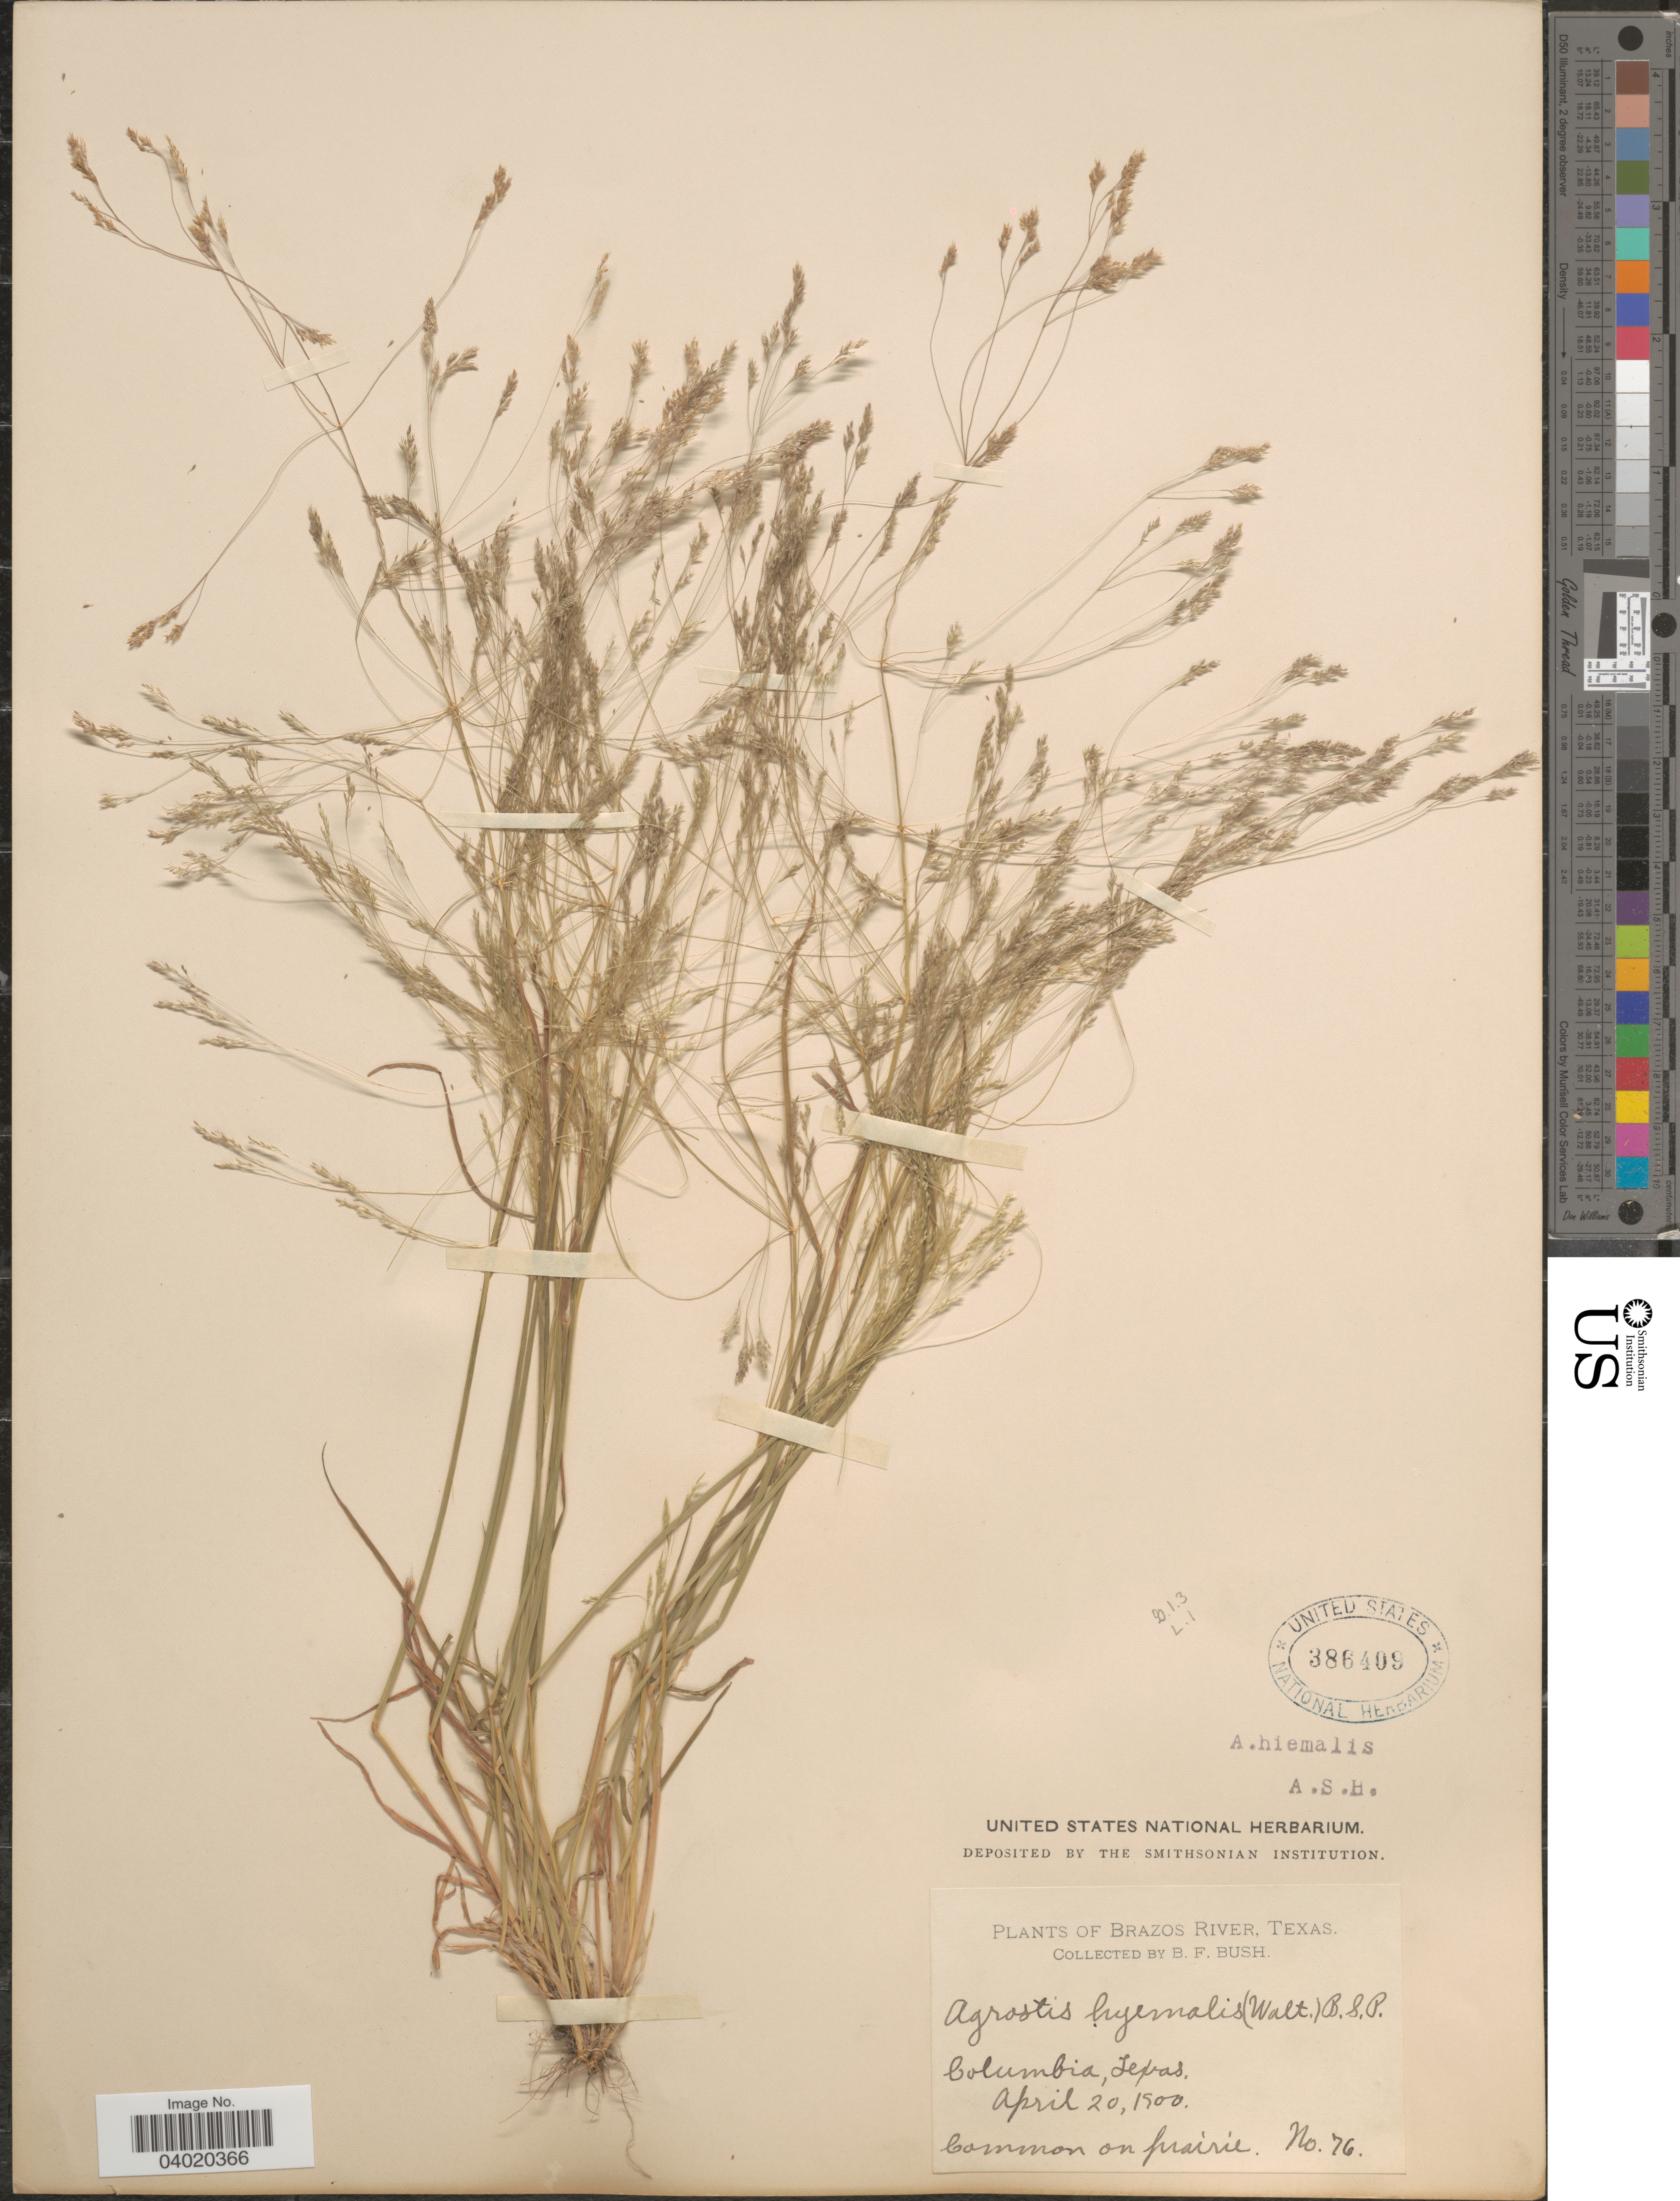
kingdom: Plantae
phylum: Tracheophyta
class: Liliopsida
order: Poales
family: Poaceae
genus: Agrostis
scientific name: Agrostis hyemalis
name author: (Walter) Britton et al.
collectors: B. F. Bush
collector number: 76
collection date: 1900-04-20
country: United States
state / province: Texas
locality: Brazos River. Columbia.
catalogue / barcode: US 386409